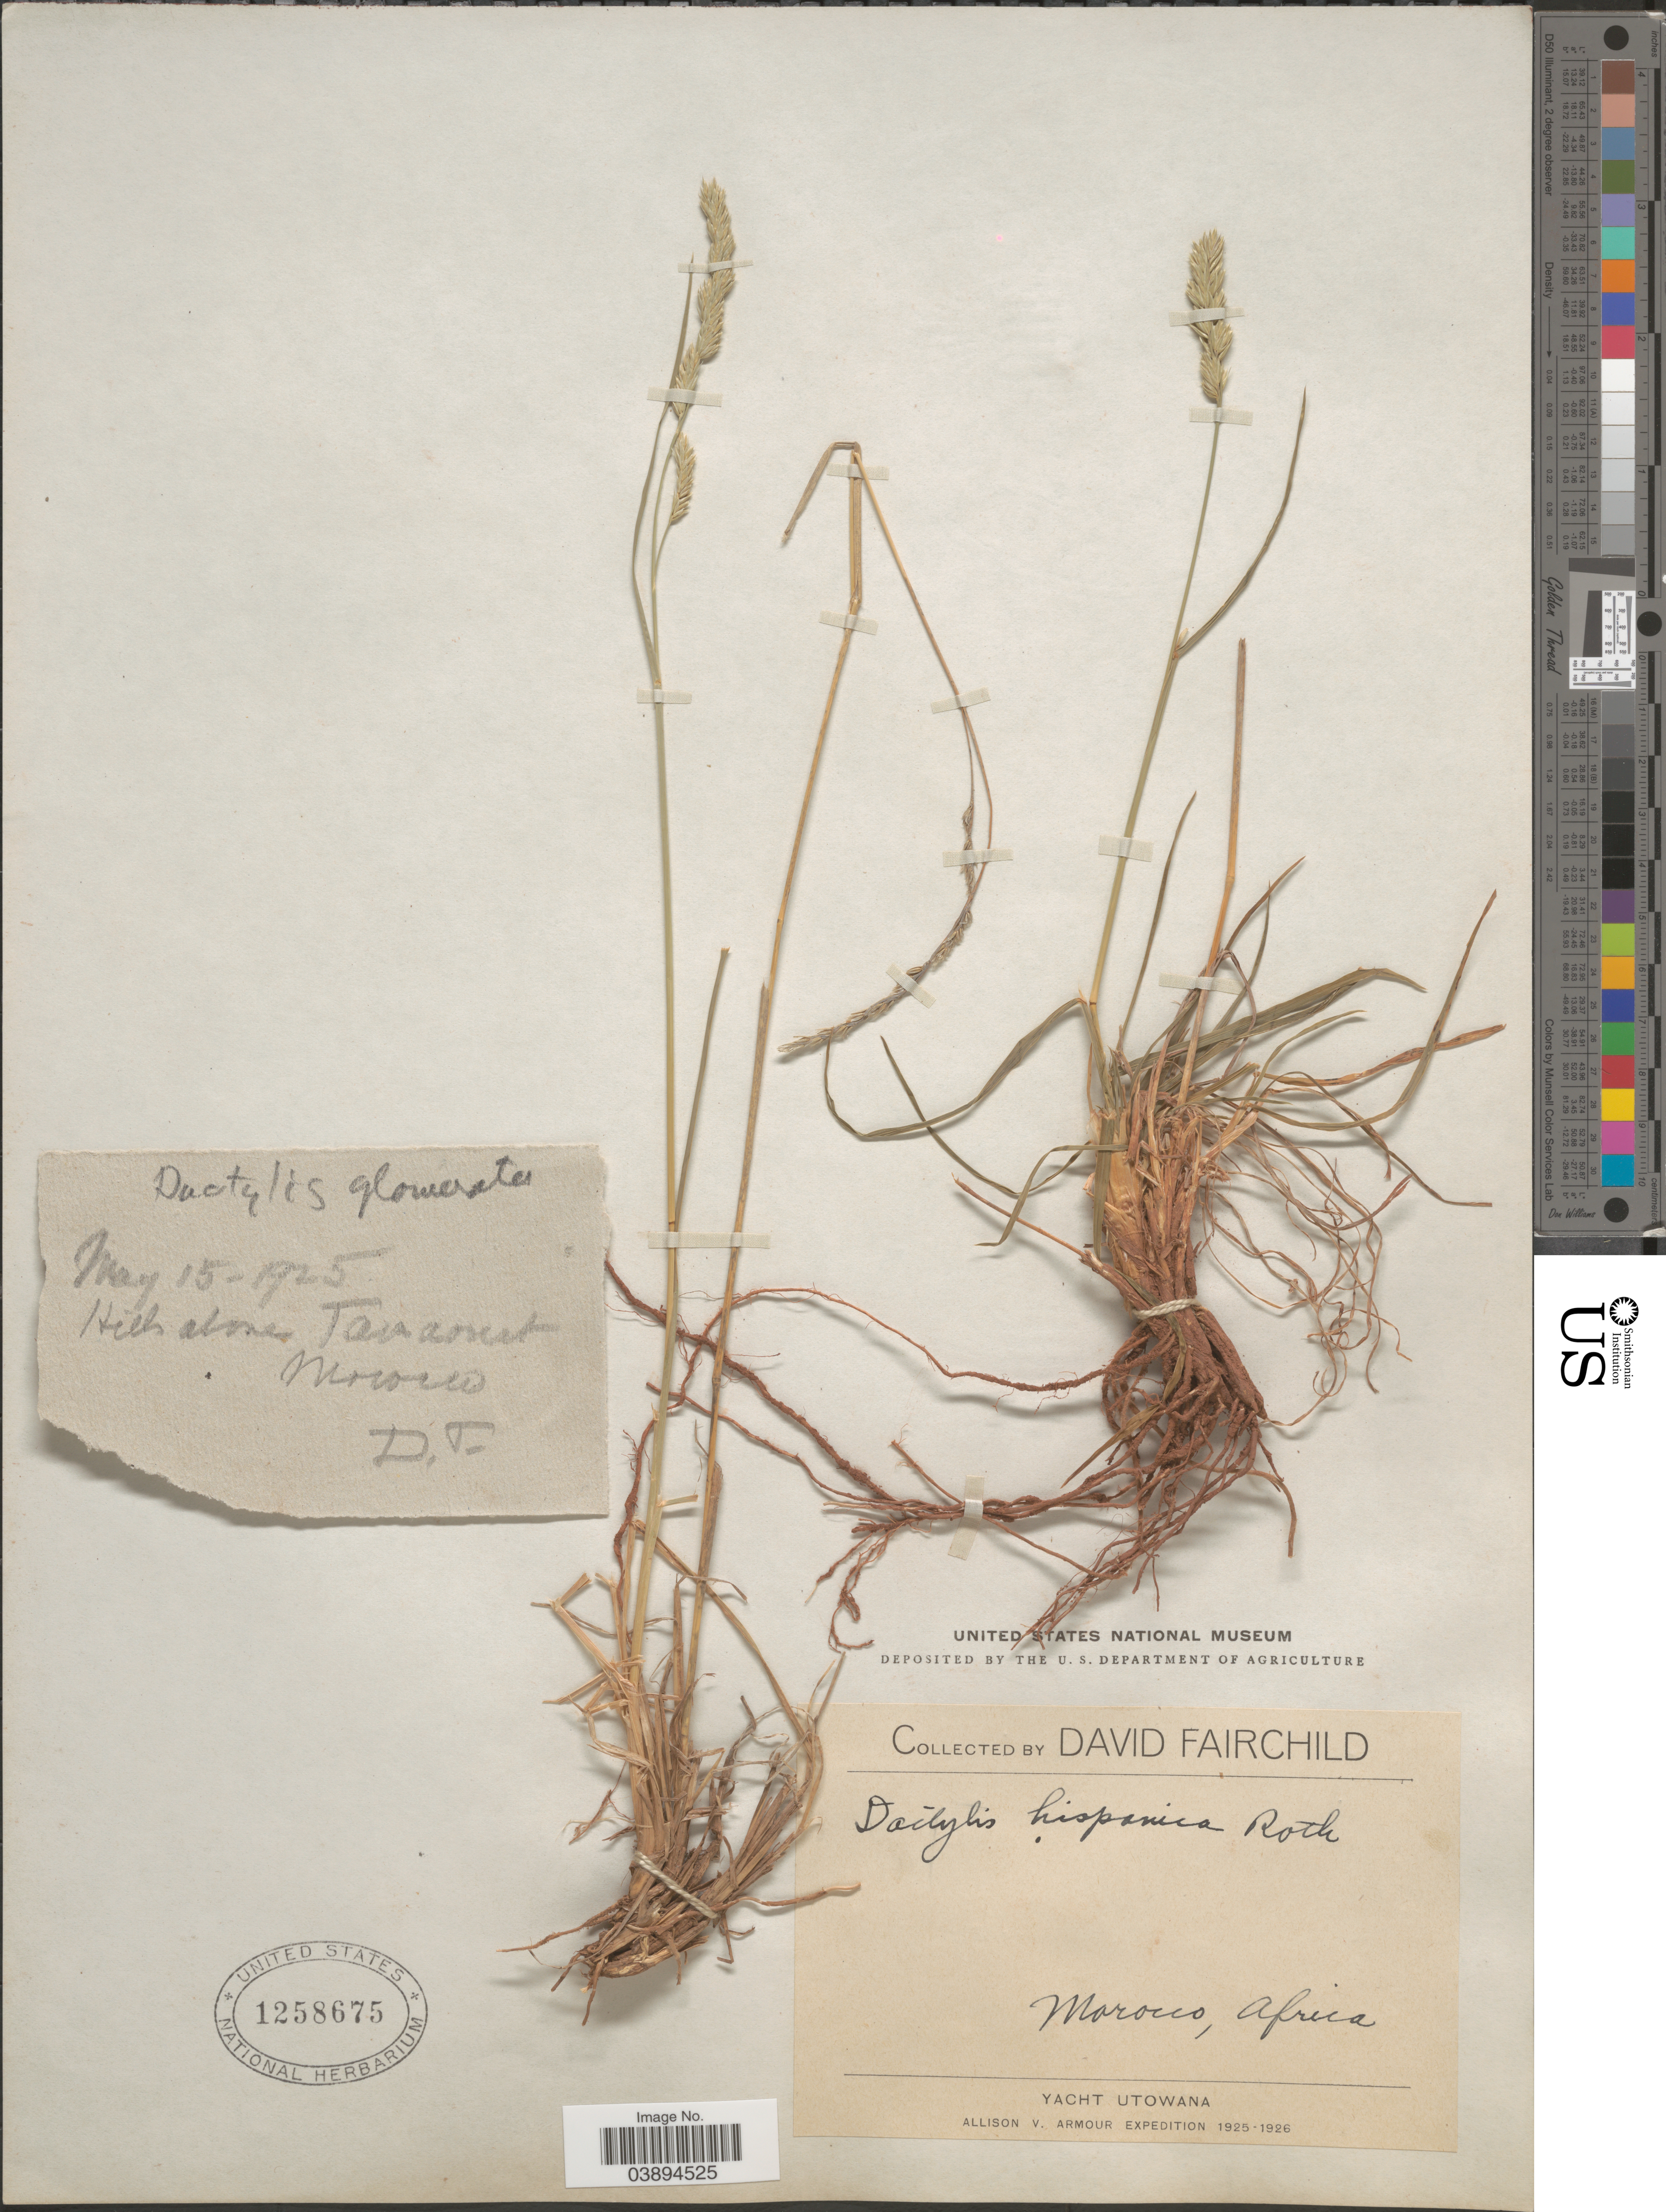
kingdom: Plantae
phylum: Tracheophyta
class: Liliopsida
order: Poales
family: Poaceae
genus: Dactylis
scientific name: Dactylis glomerata subsp. hispanica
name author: (Roth) Nyman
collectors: D. Fairchild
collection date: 1925-05-15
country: Morocco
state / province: Taza-Al Hoceima-Taounate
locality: Hills above Tanaourt.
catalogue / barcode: US 1258675